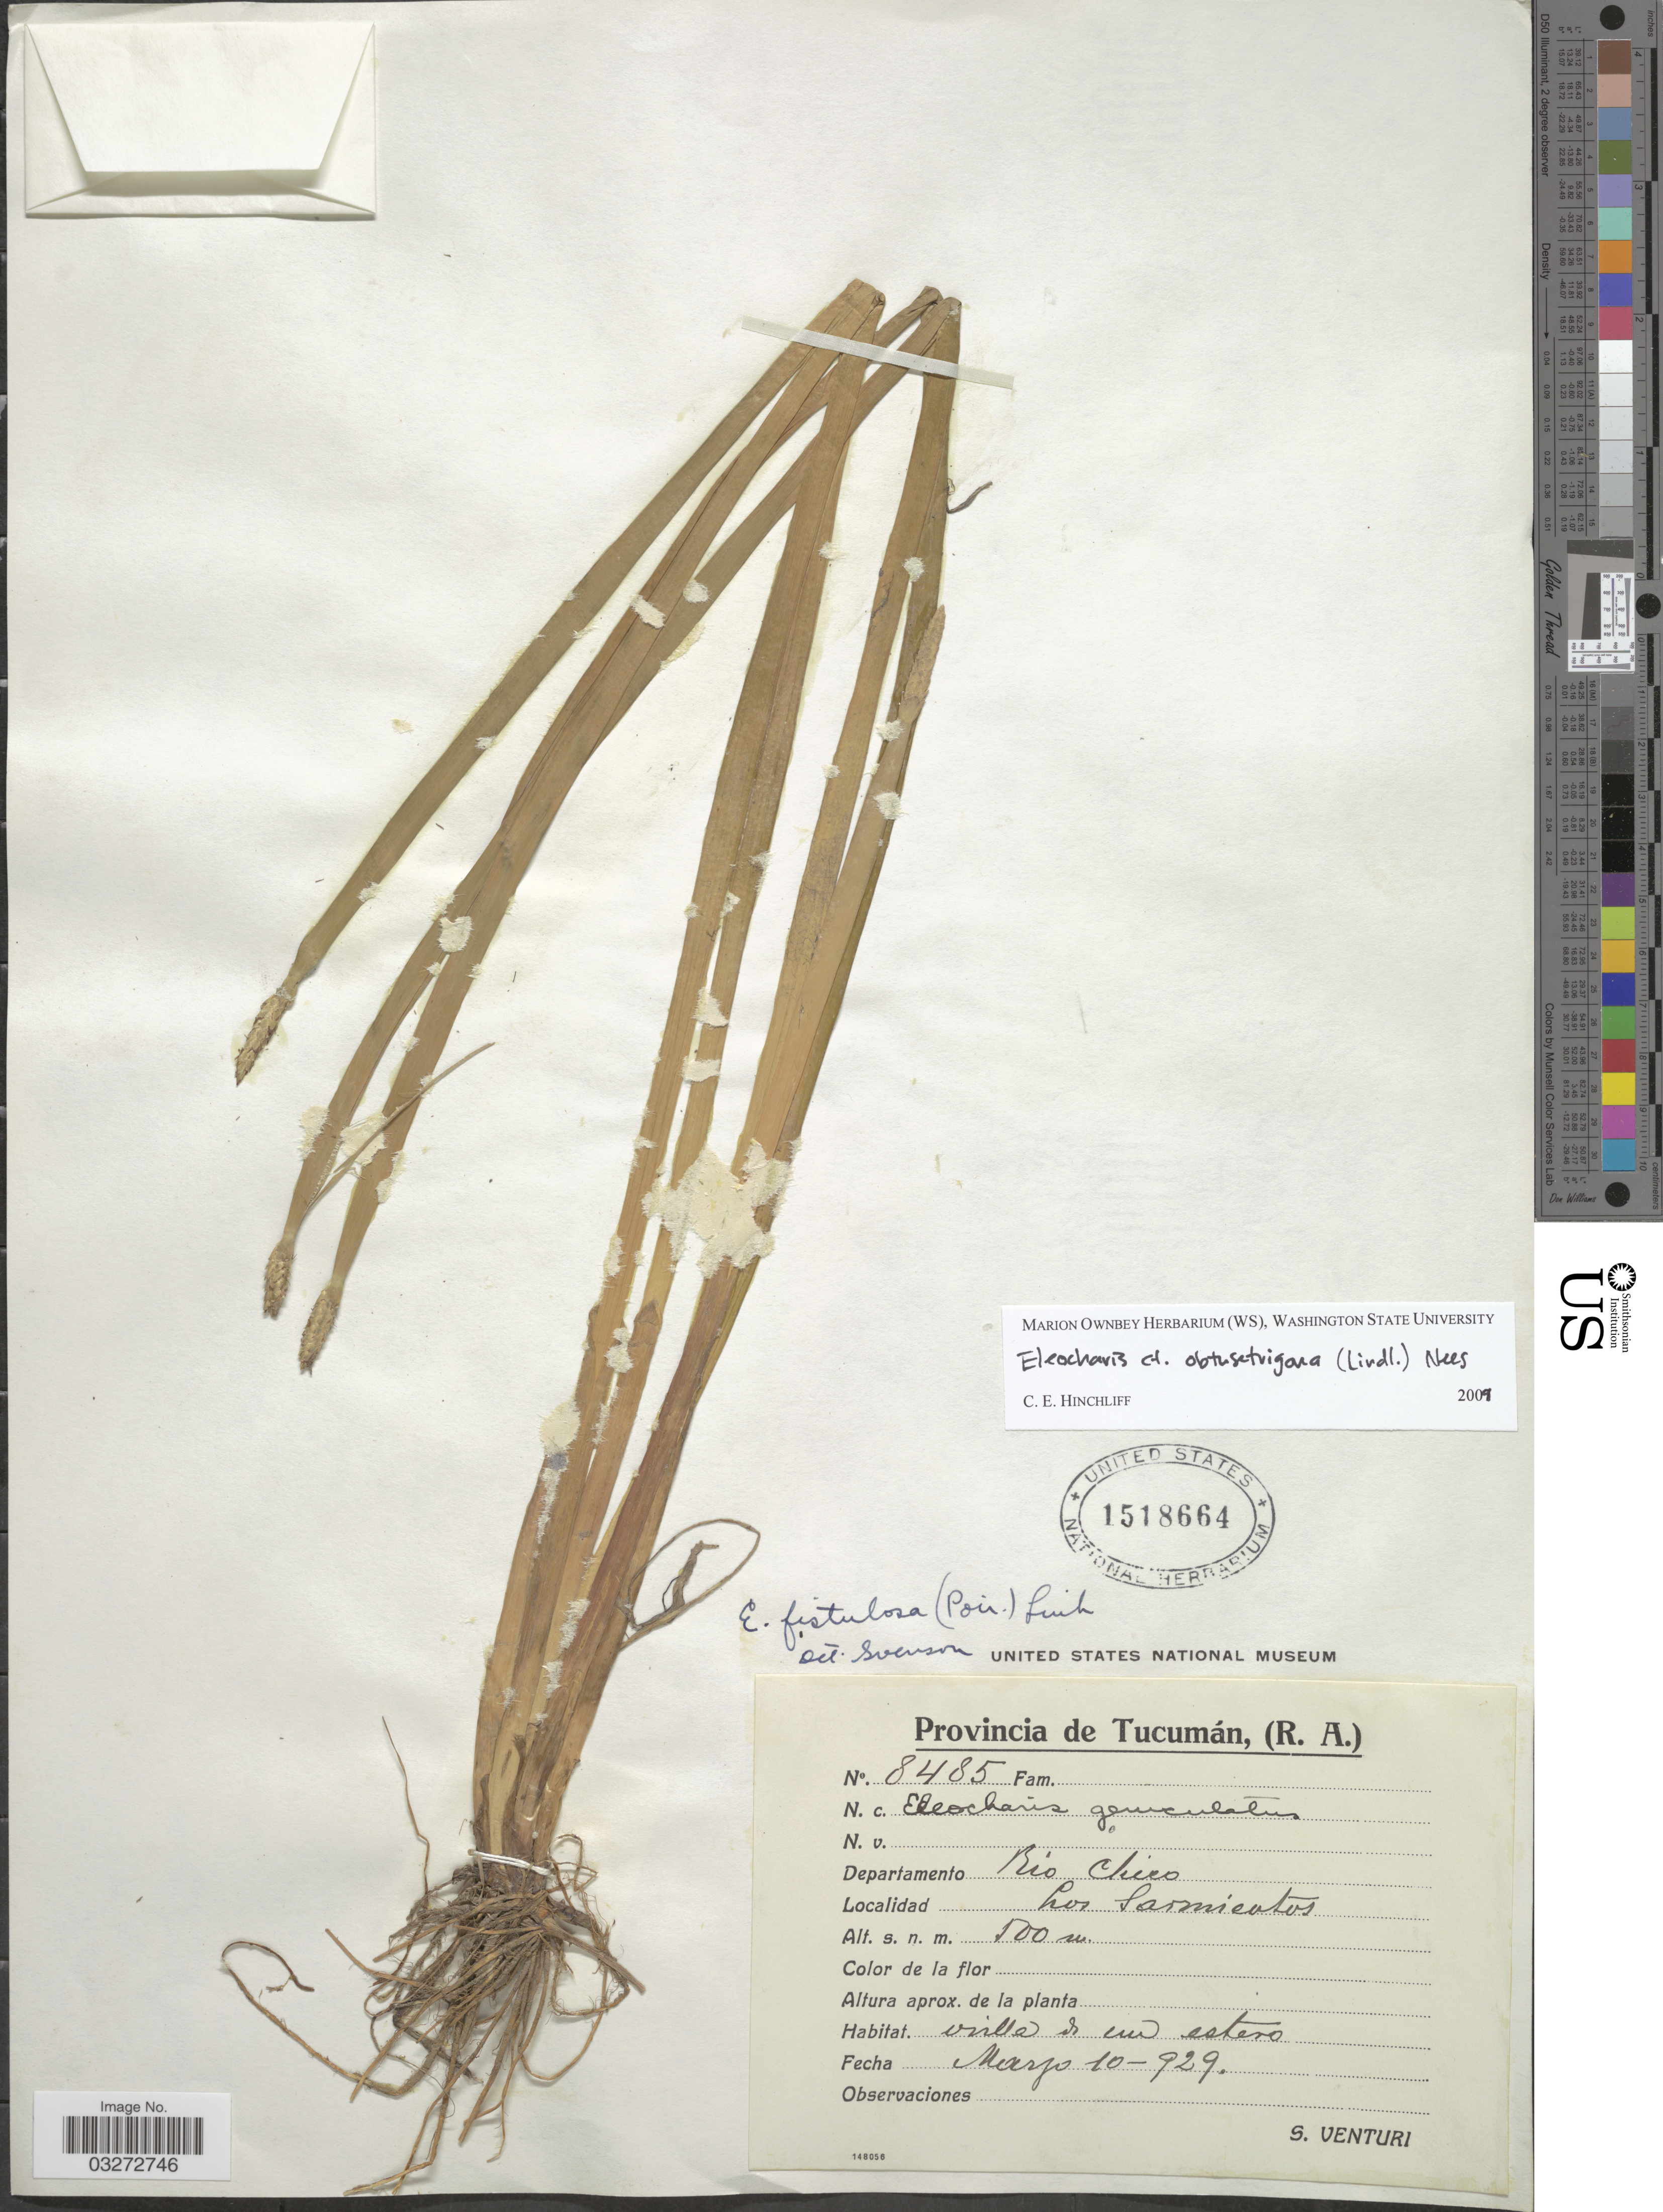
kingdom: Plantae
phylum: Tracheophyta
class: Liliopsida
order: Poales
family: Cyperaceae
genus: Eleocharis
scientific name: Eleocharis obtusetrigona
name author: (Lindl. & Nees) Steud.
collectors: S. Venturi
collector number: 8485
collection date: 1929-03-10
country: Argentina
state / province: Tucuman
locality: Departamento Río Chico, Los Sarmientos.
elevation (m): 500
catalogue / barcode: US 1518664